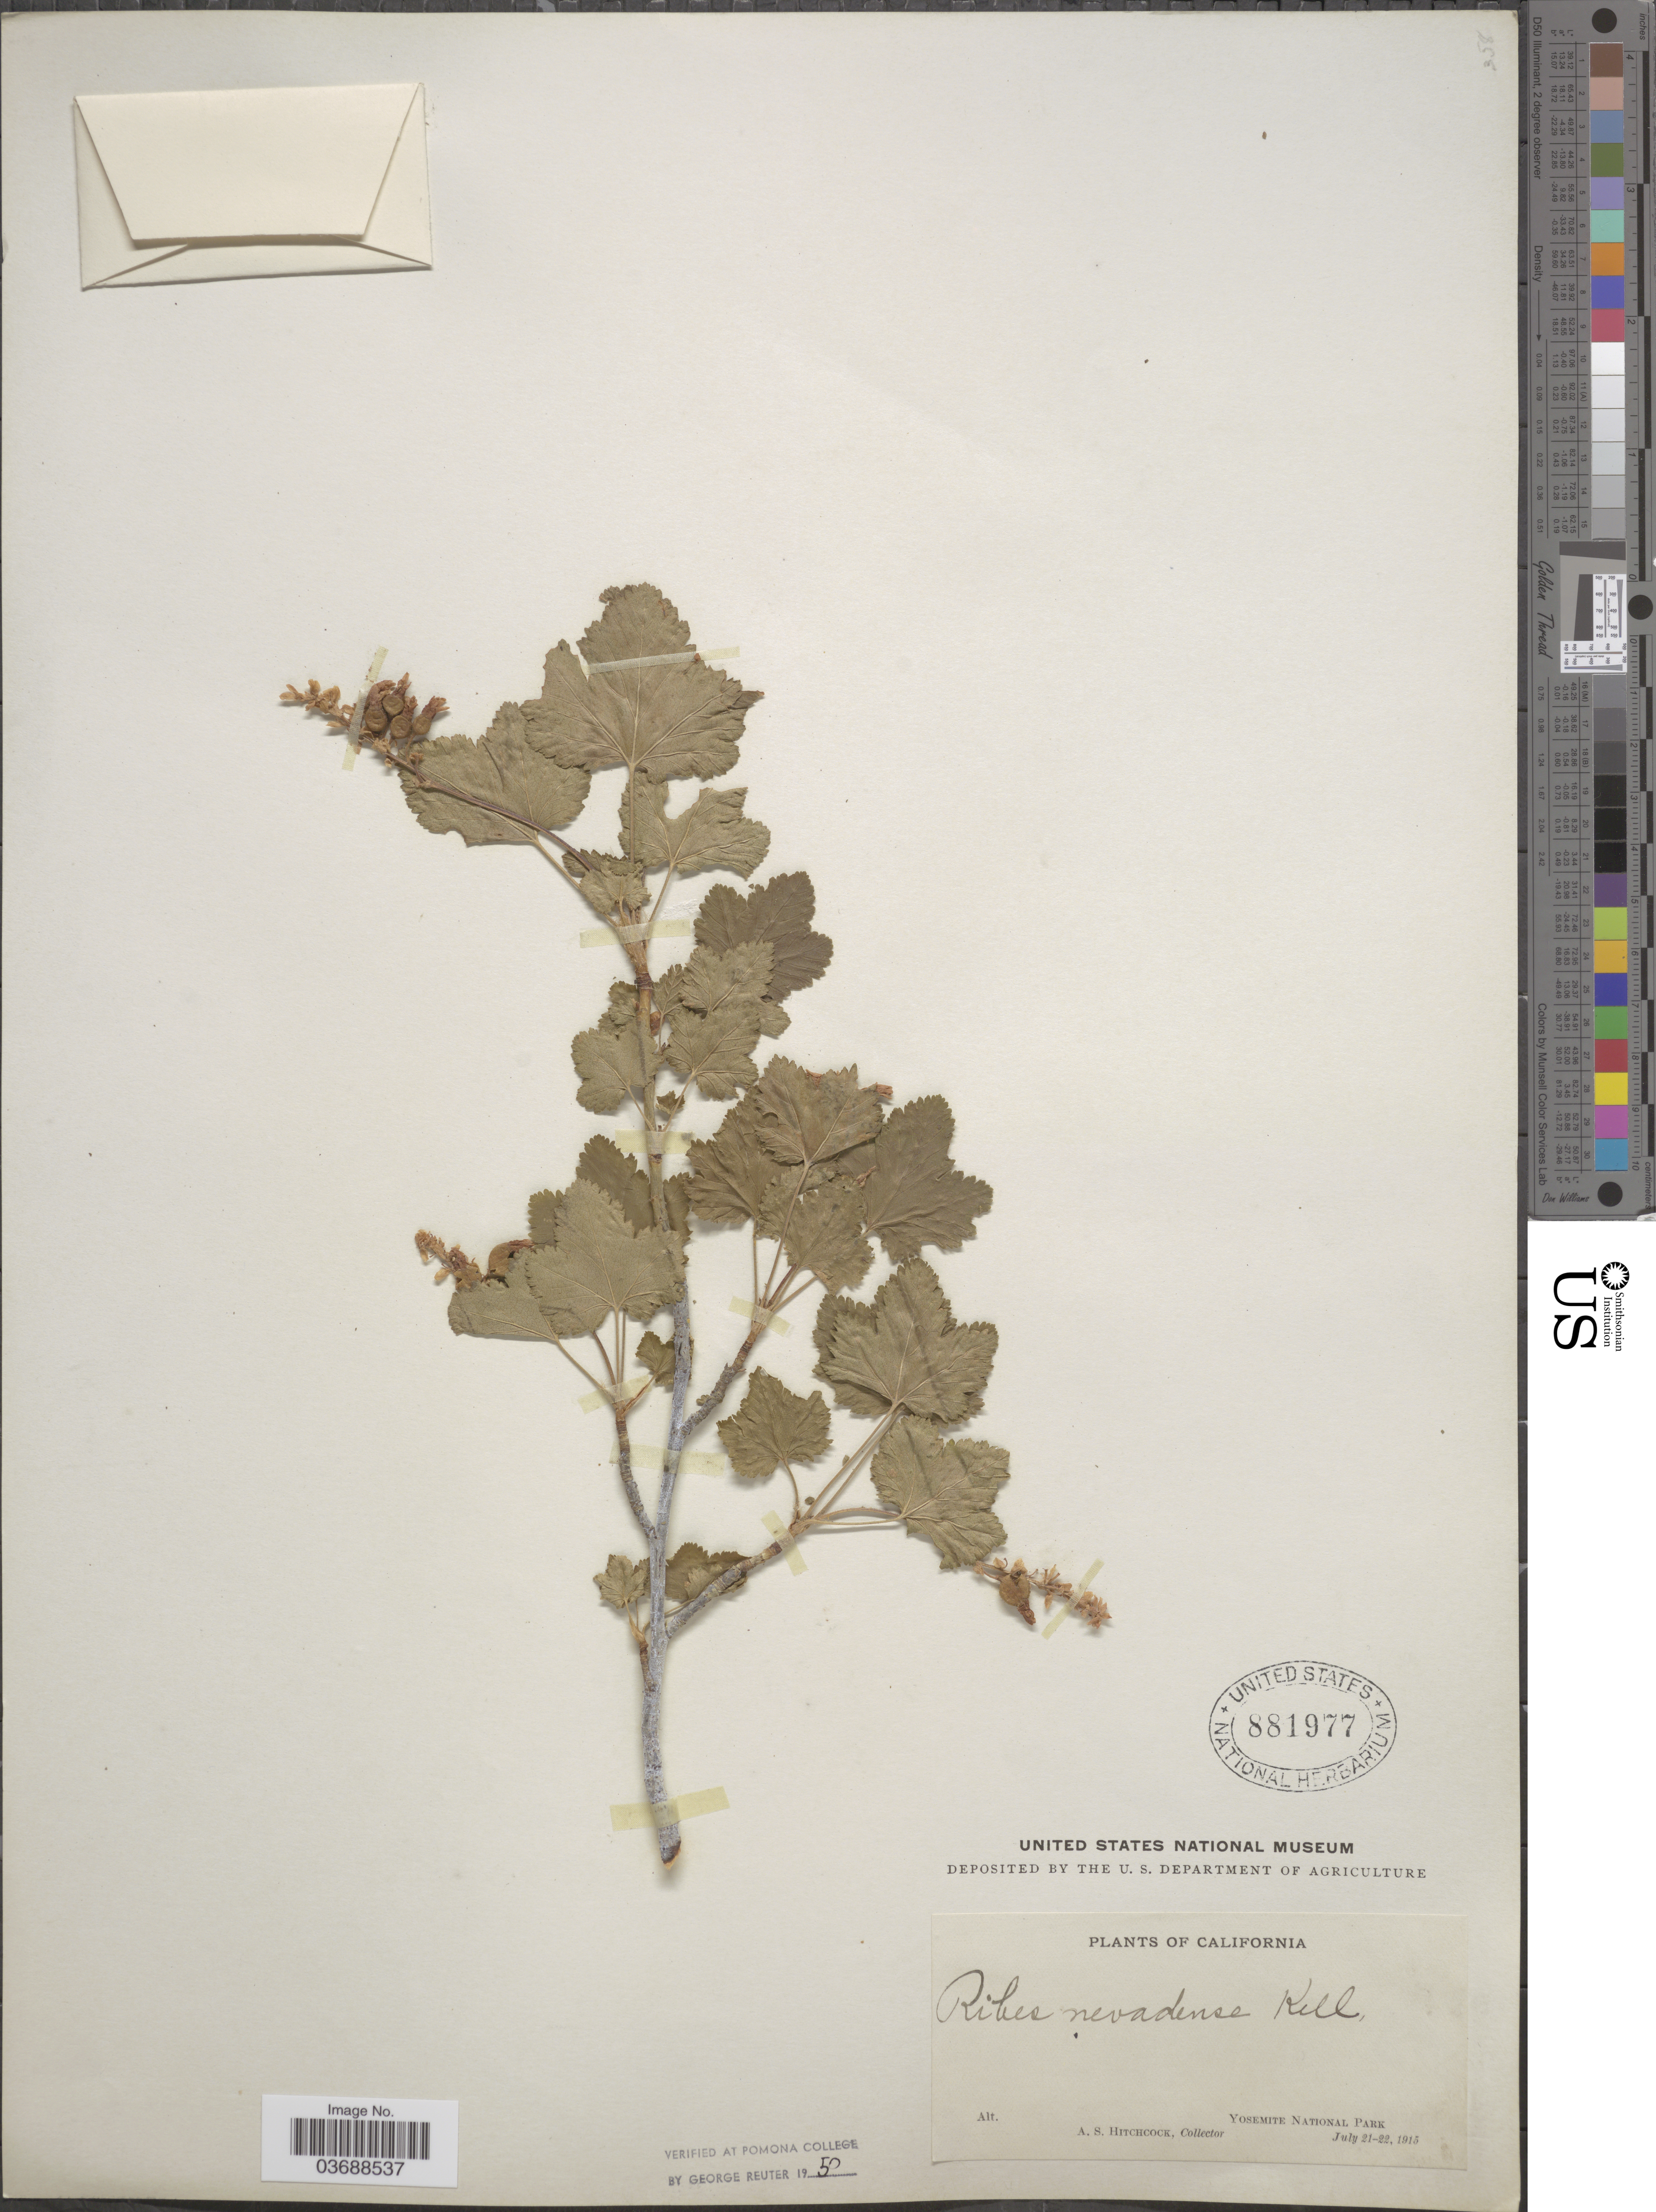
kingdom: Plantae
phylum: Tracheophyta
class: Magnoliopsida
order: Saxifragales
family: Grossulariaceae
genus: Ribes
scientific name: Ribes nevadense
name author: Kellogg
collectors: A. S. Hitchcock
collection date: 1915-07-21/1915-07-22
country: United States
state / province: California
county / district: Mariposa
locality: Yosemite National Park.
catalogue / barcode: US 881977